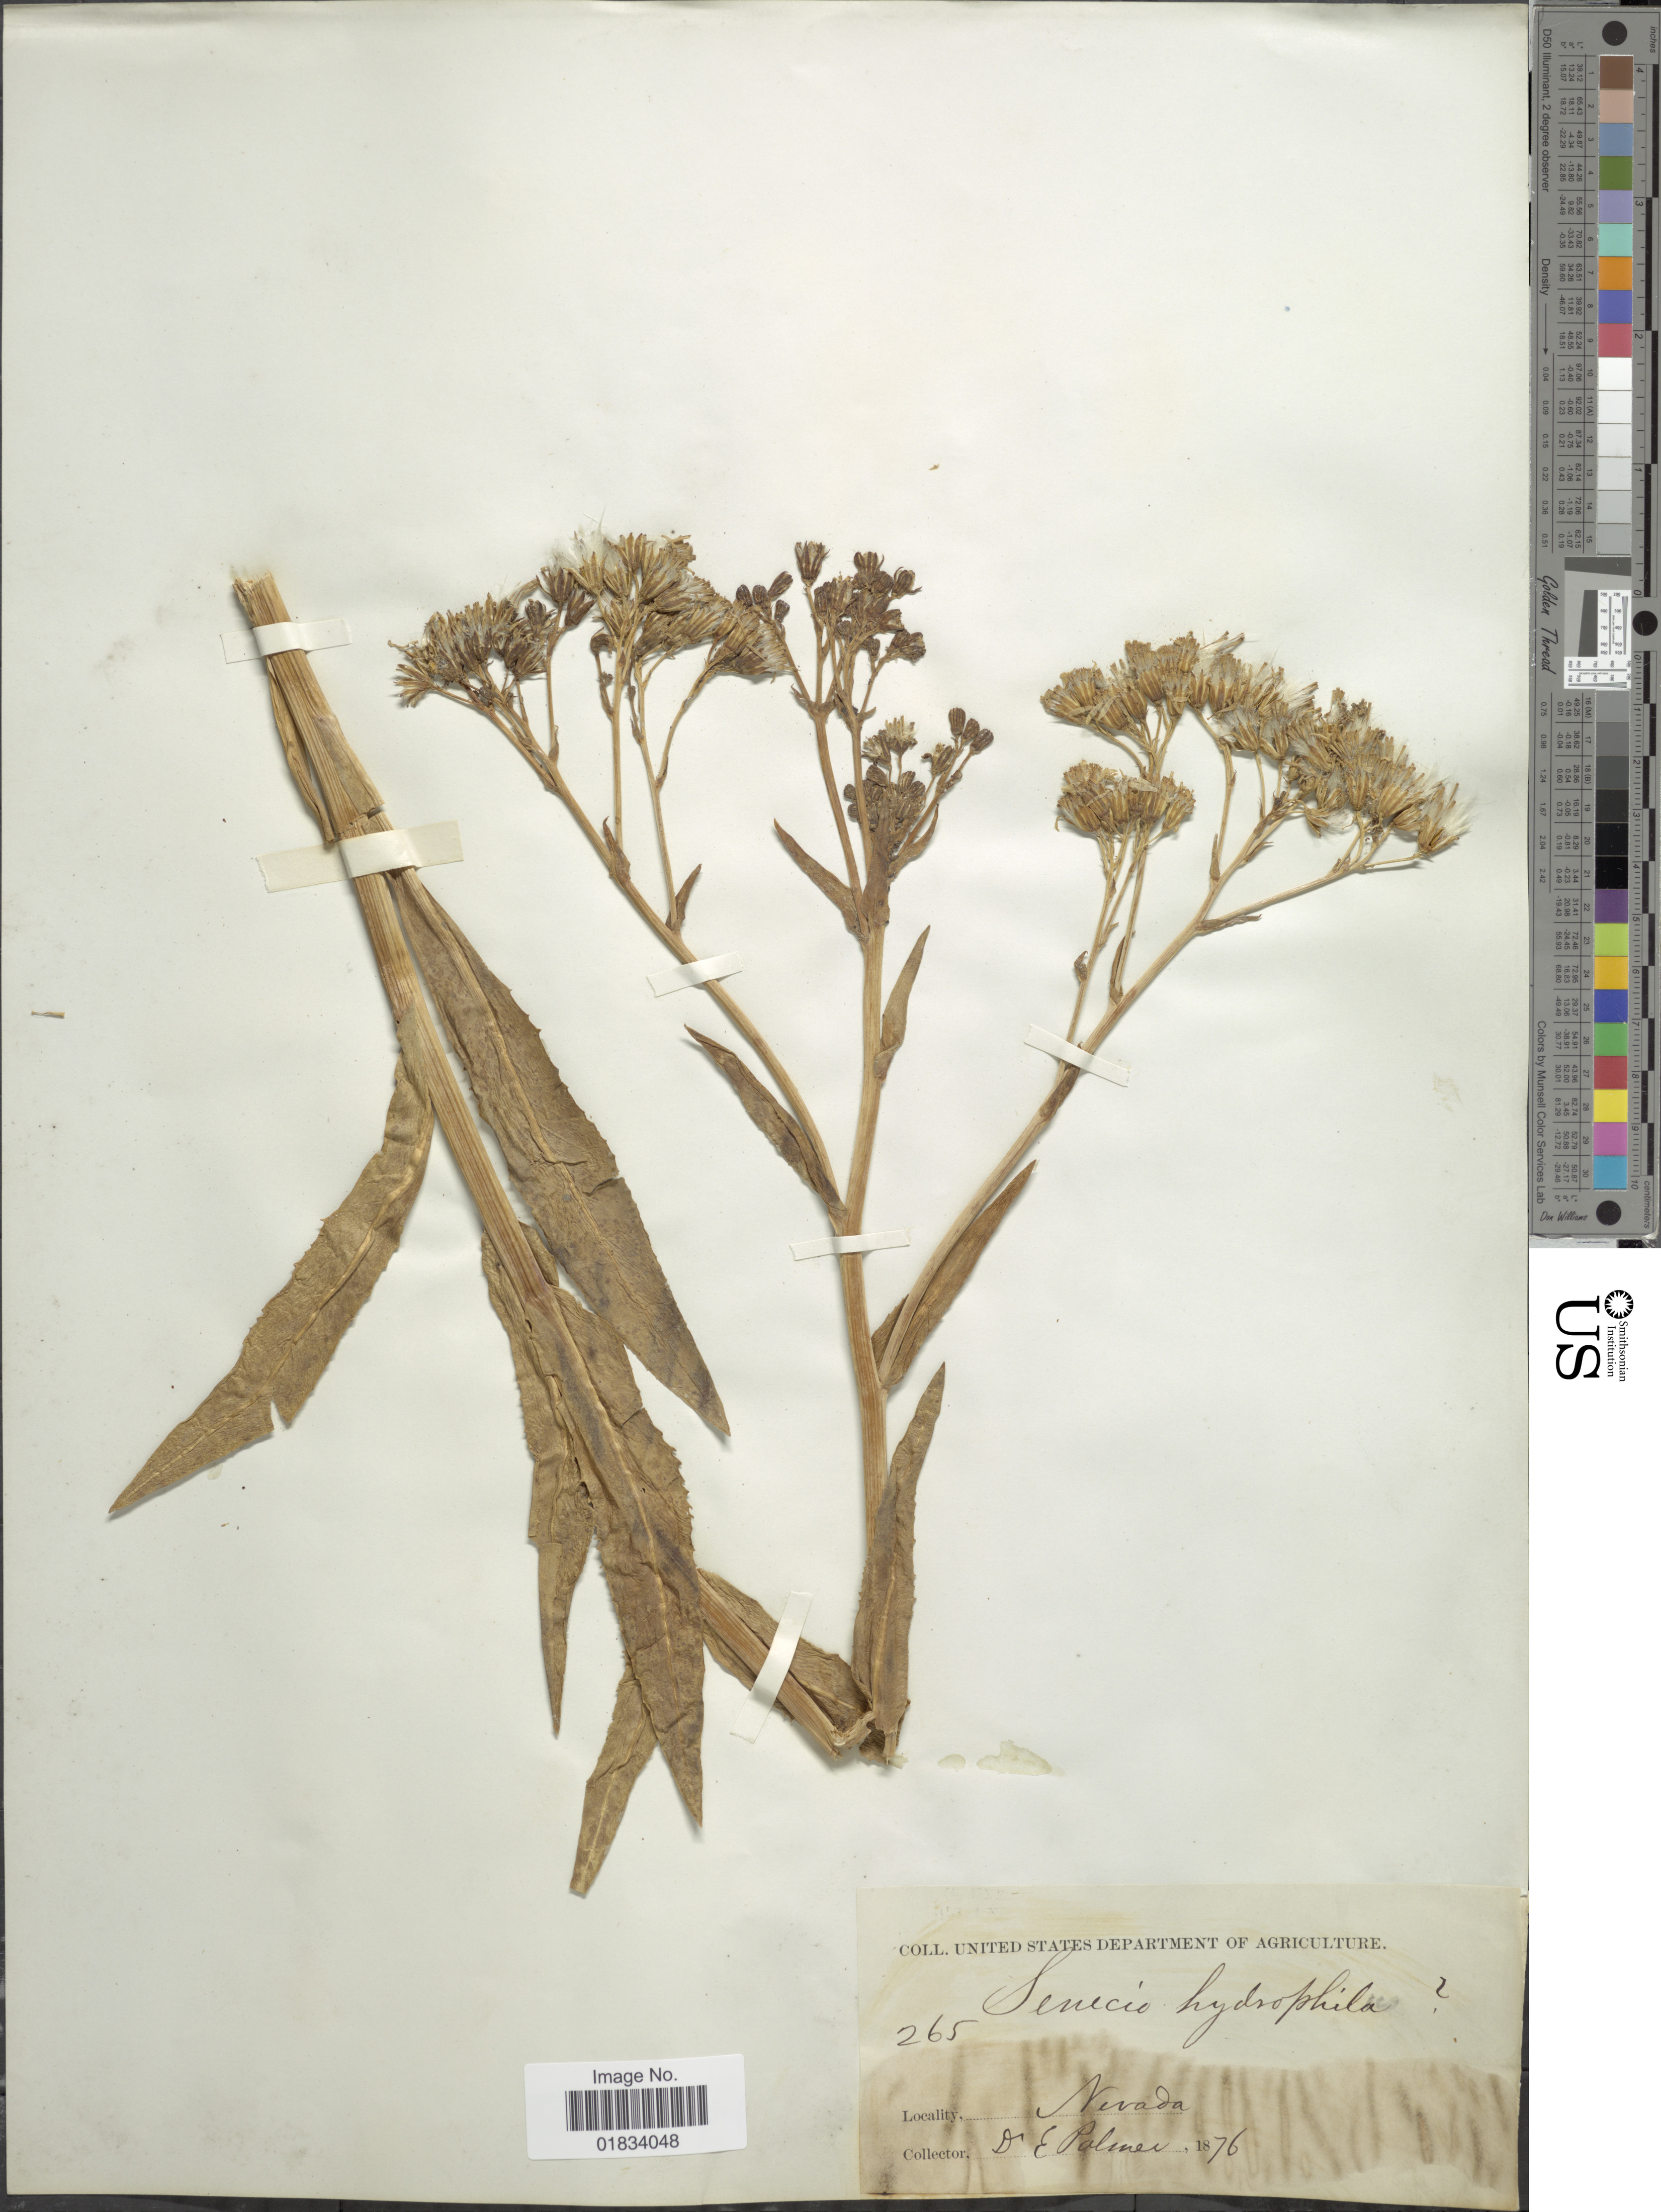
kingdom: Plantae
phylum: Tracheophyta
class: Magnoliopsida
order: Asterales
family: Asteraceae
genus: Senecio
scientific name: Senecio hydrophilus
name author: Nutt.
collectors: E. Palmer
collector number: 265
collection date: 1876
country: United States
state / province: Nevada